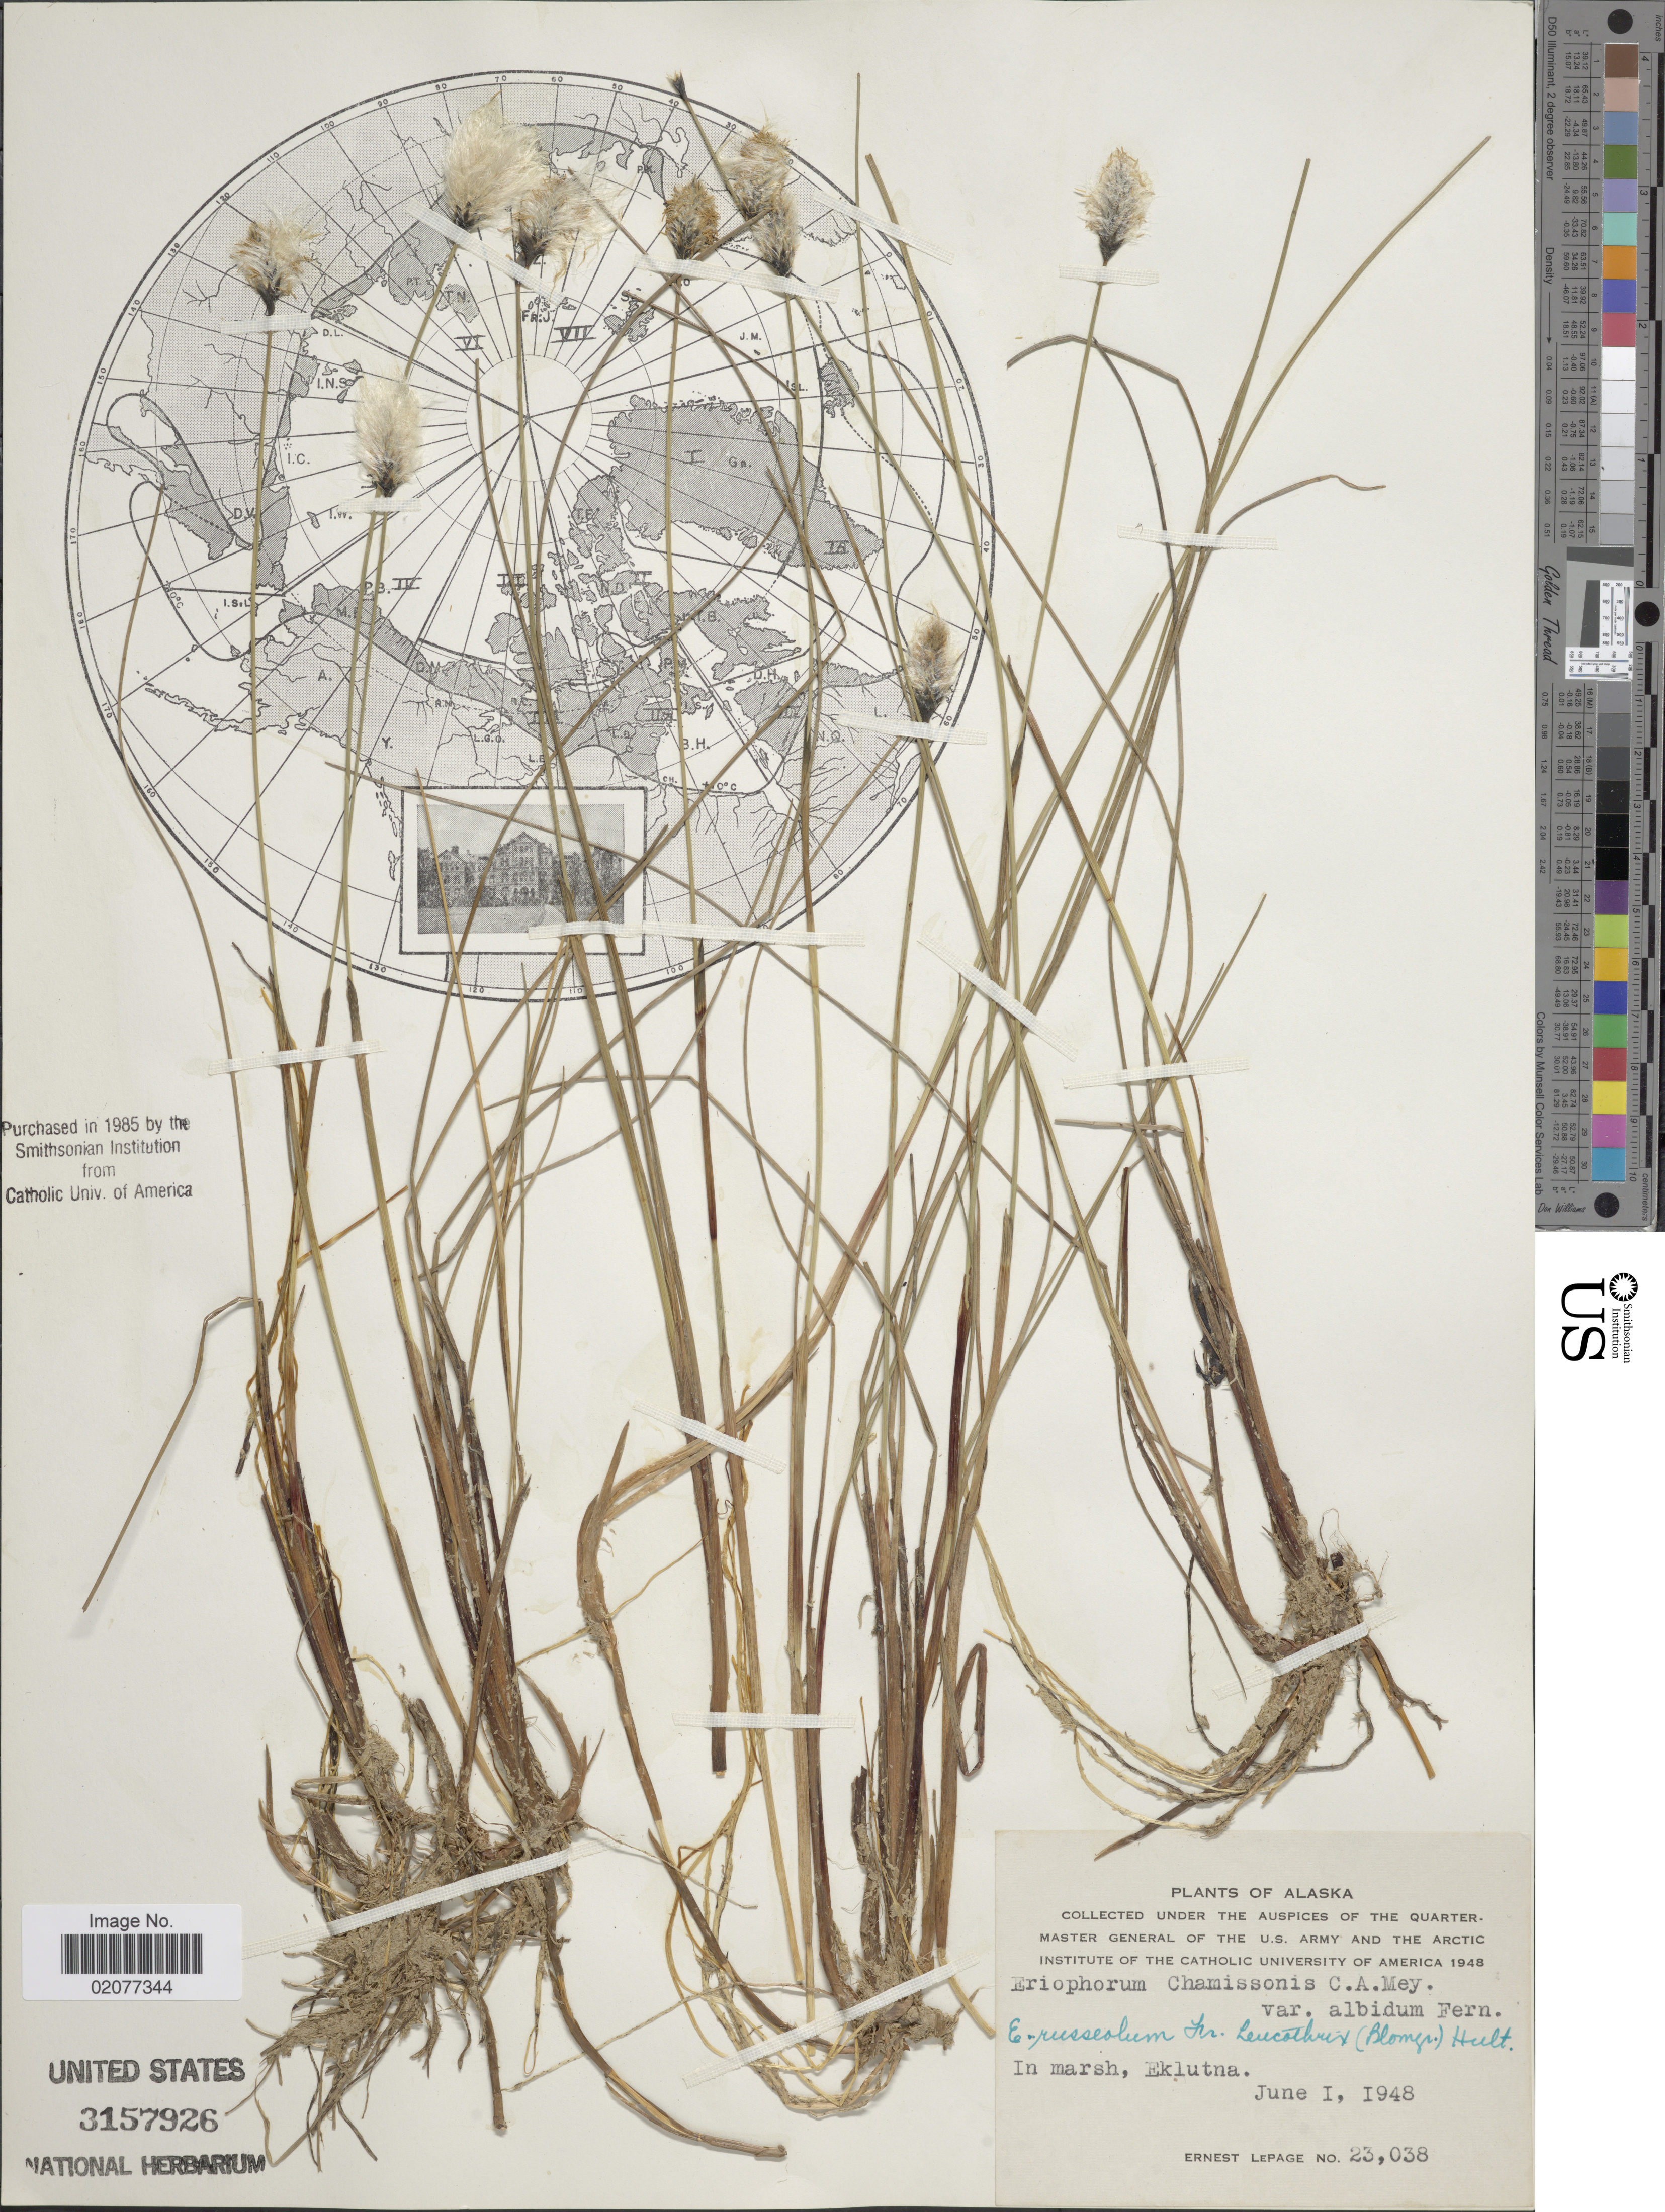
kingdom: Plantae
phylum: Tracheophyta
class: Liliopsida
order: Poales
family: Cyperaceae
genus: Eriophorum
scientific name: Eriophorum chamissonis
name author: C.A. Mey.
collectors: E. Lepage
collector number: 23038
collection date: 1948-06-01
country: United States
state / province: Alaska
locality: In marsh, Eklutna.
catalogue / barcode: US 3157926